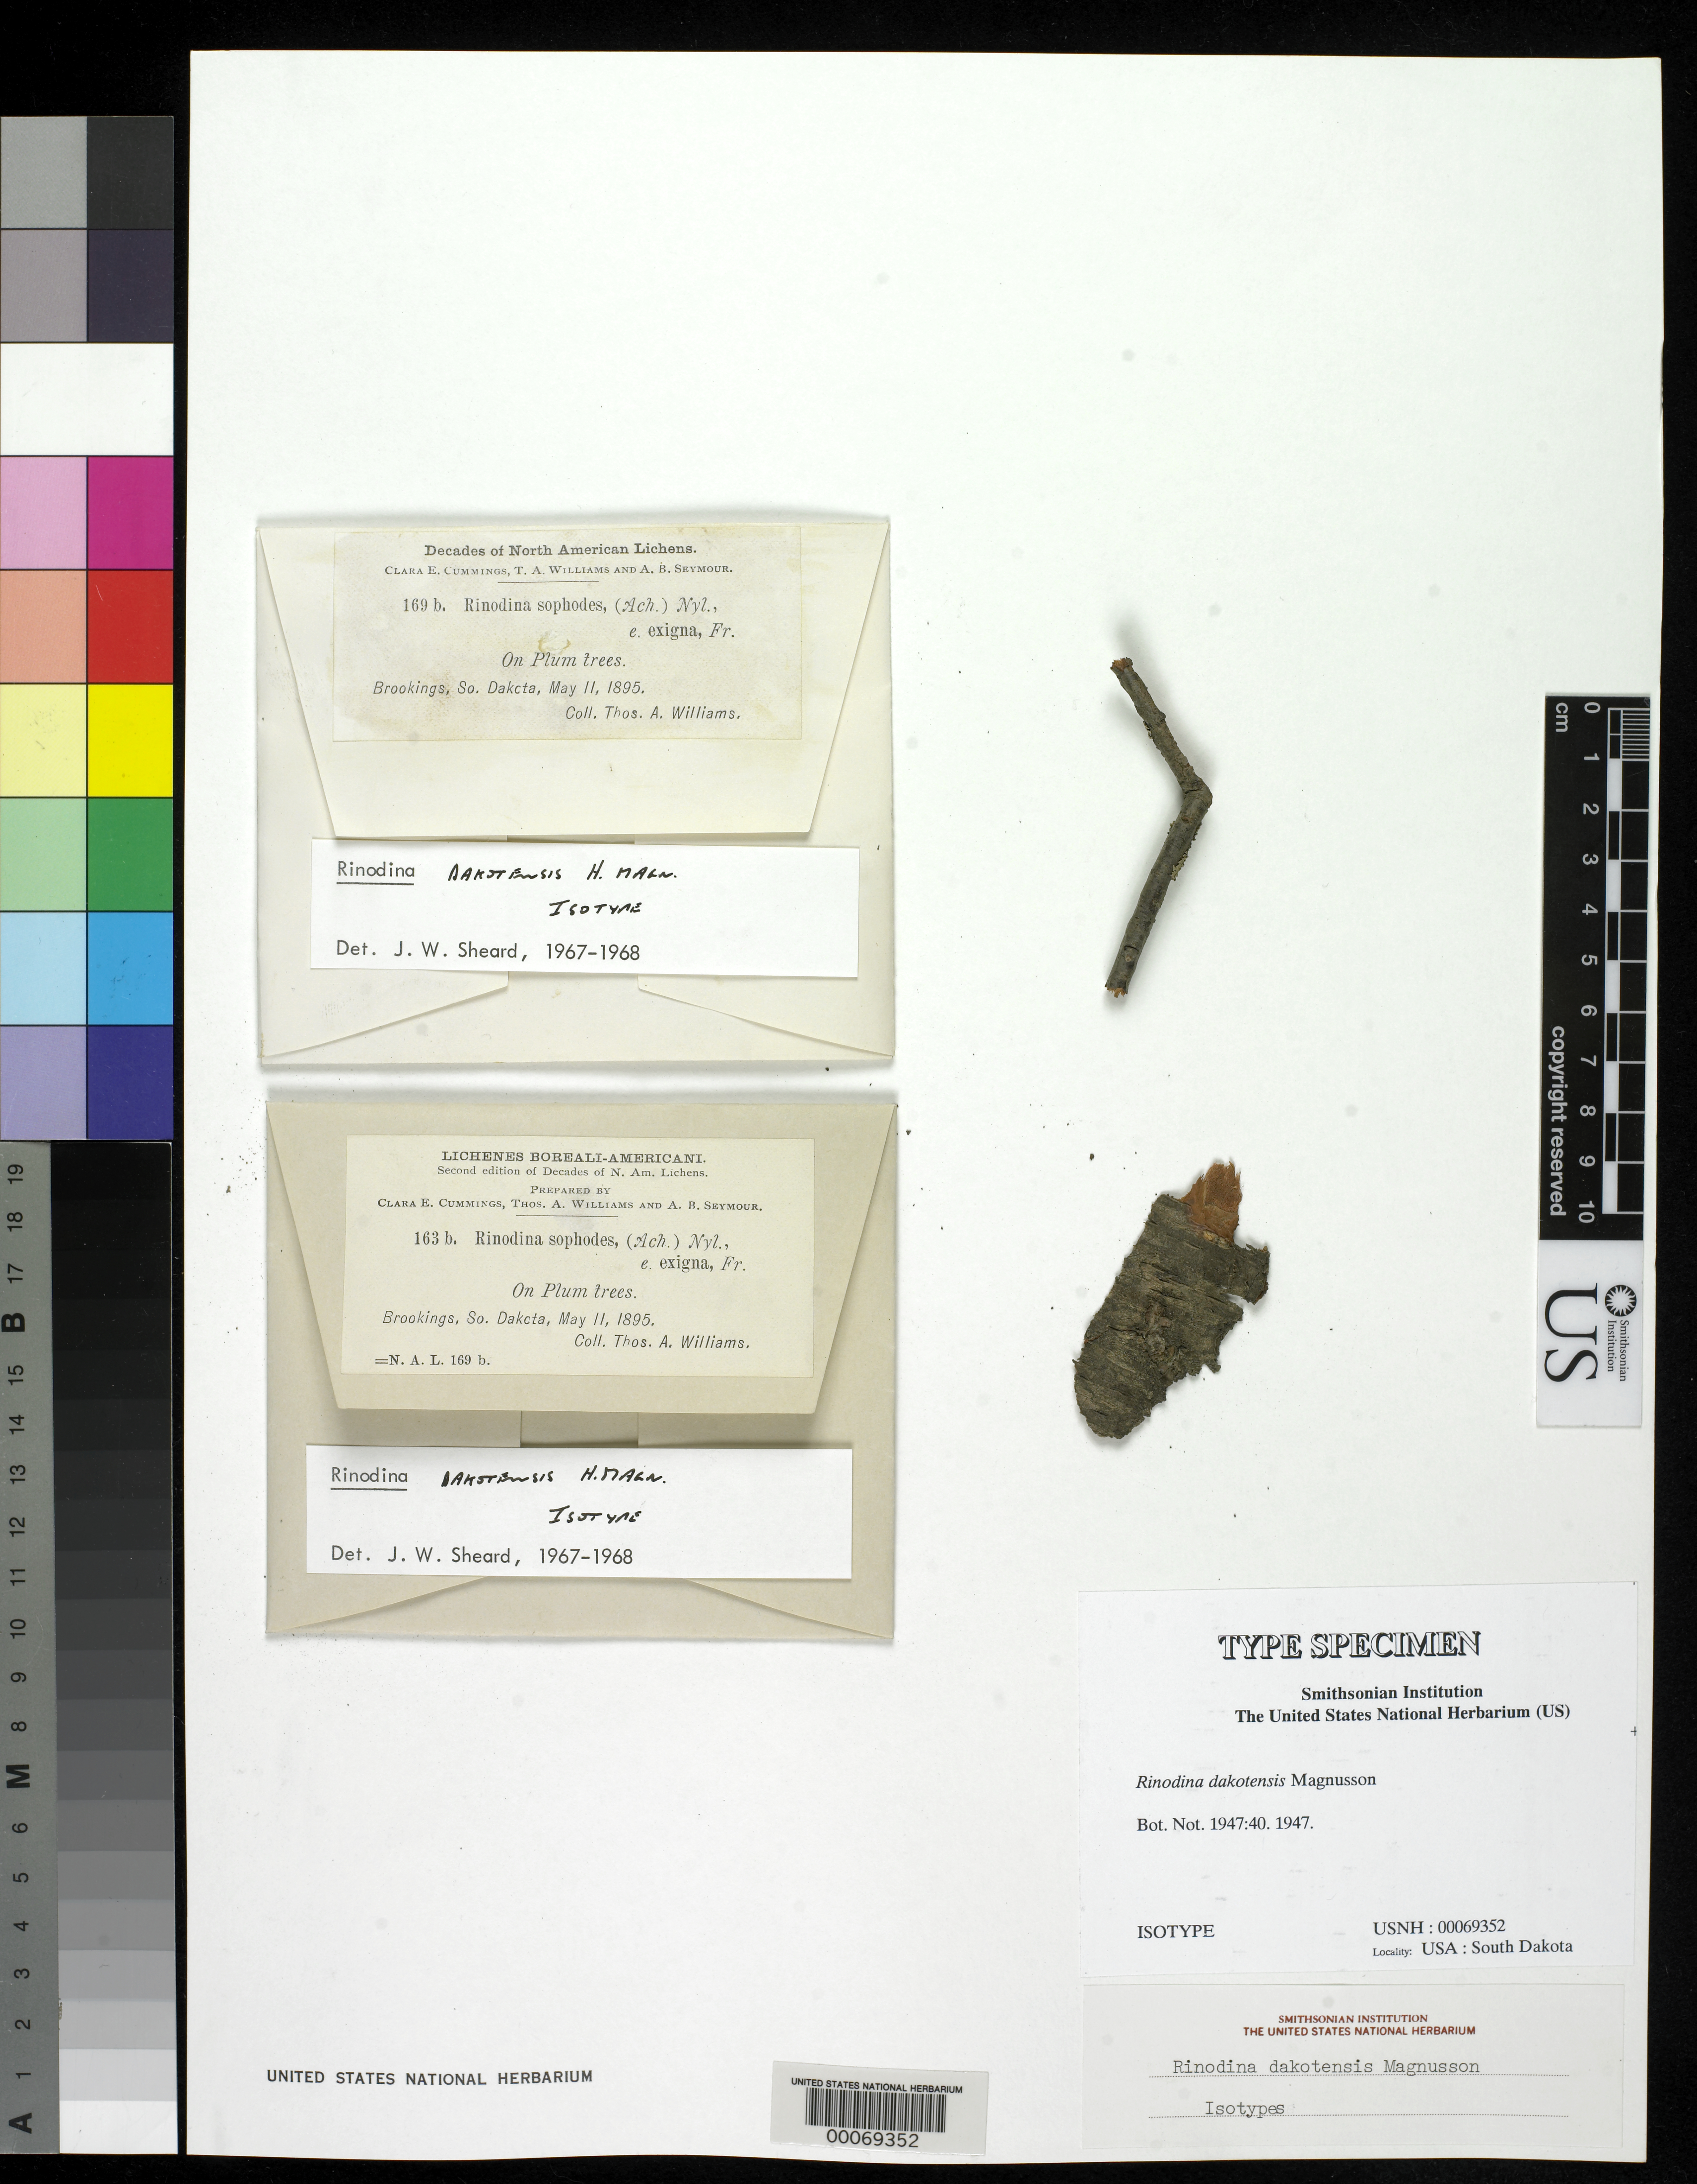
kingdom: Fungi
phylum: Ascomycota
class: Lecanoromycetes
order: Caliciales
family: Physciaceae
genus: Rinodina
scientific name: Rinodina dakotensis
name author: H. Magn.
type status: Isotype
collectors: T. A. Williams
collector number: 169 b N.A.L.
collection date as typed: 11 May 1895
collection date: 1895-05-11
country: United States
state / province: South Dakota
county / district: Brookings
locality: Brookings.